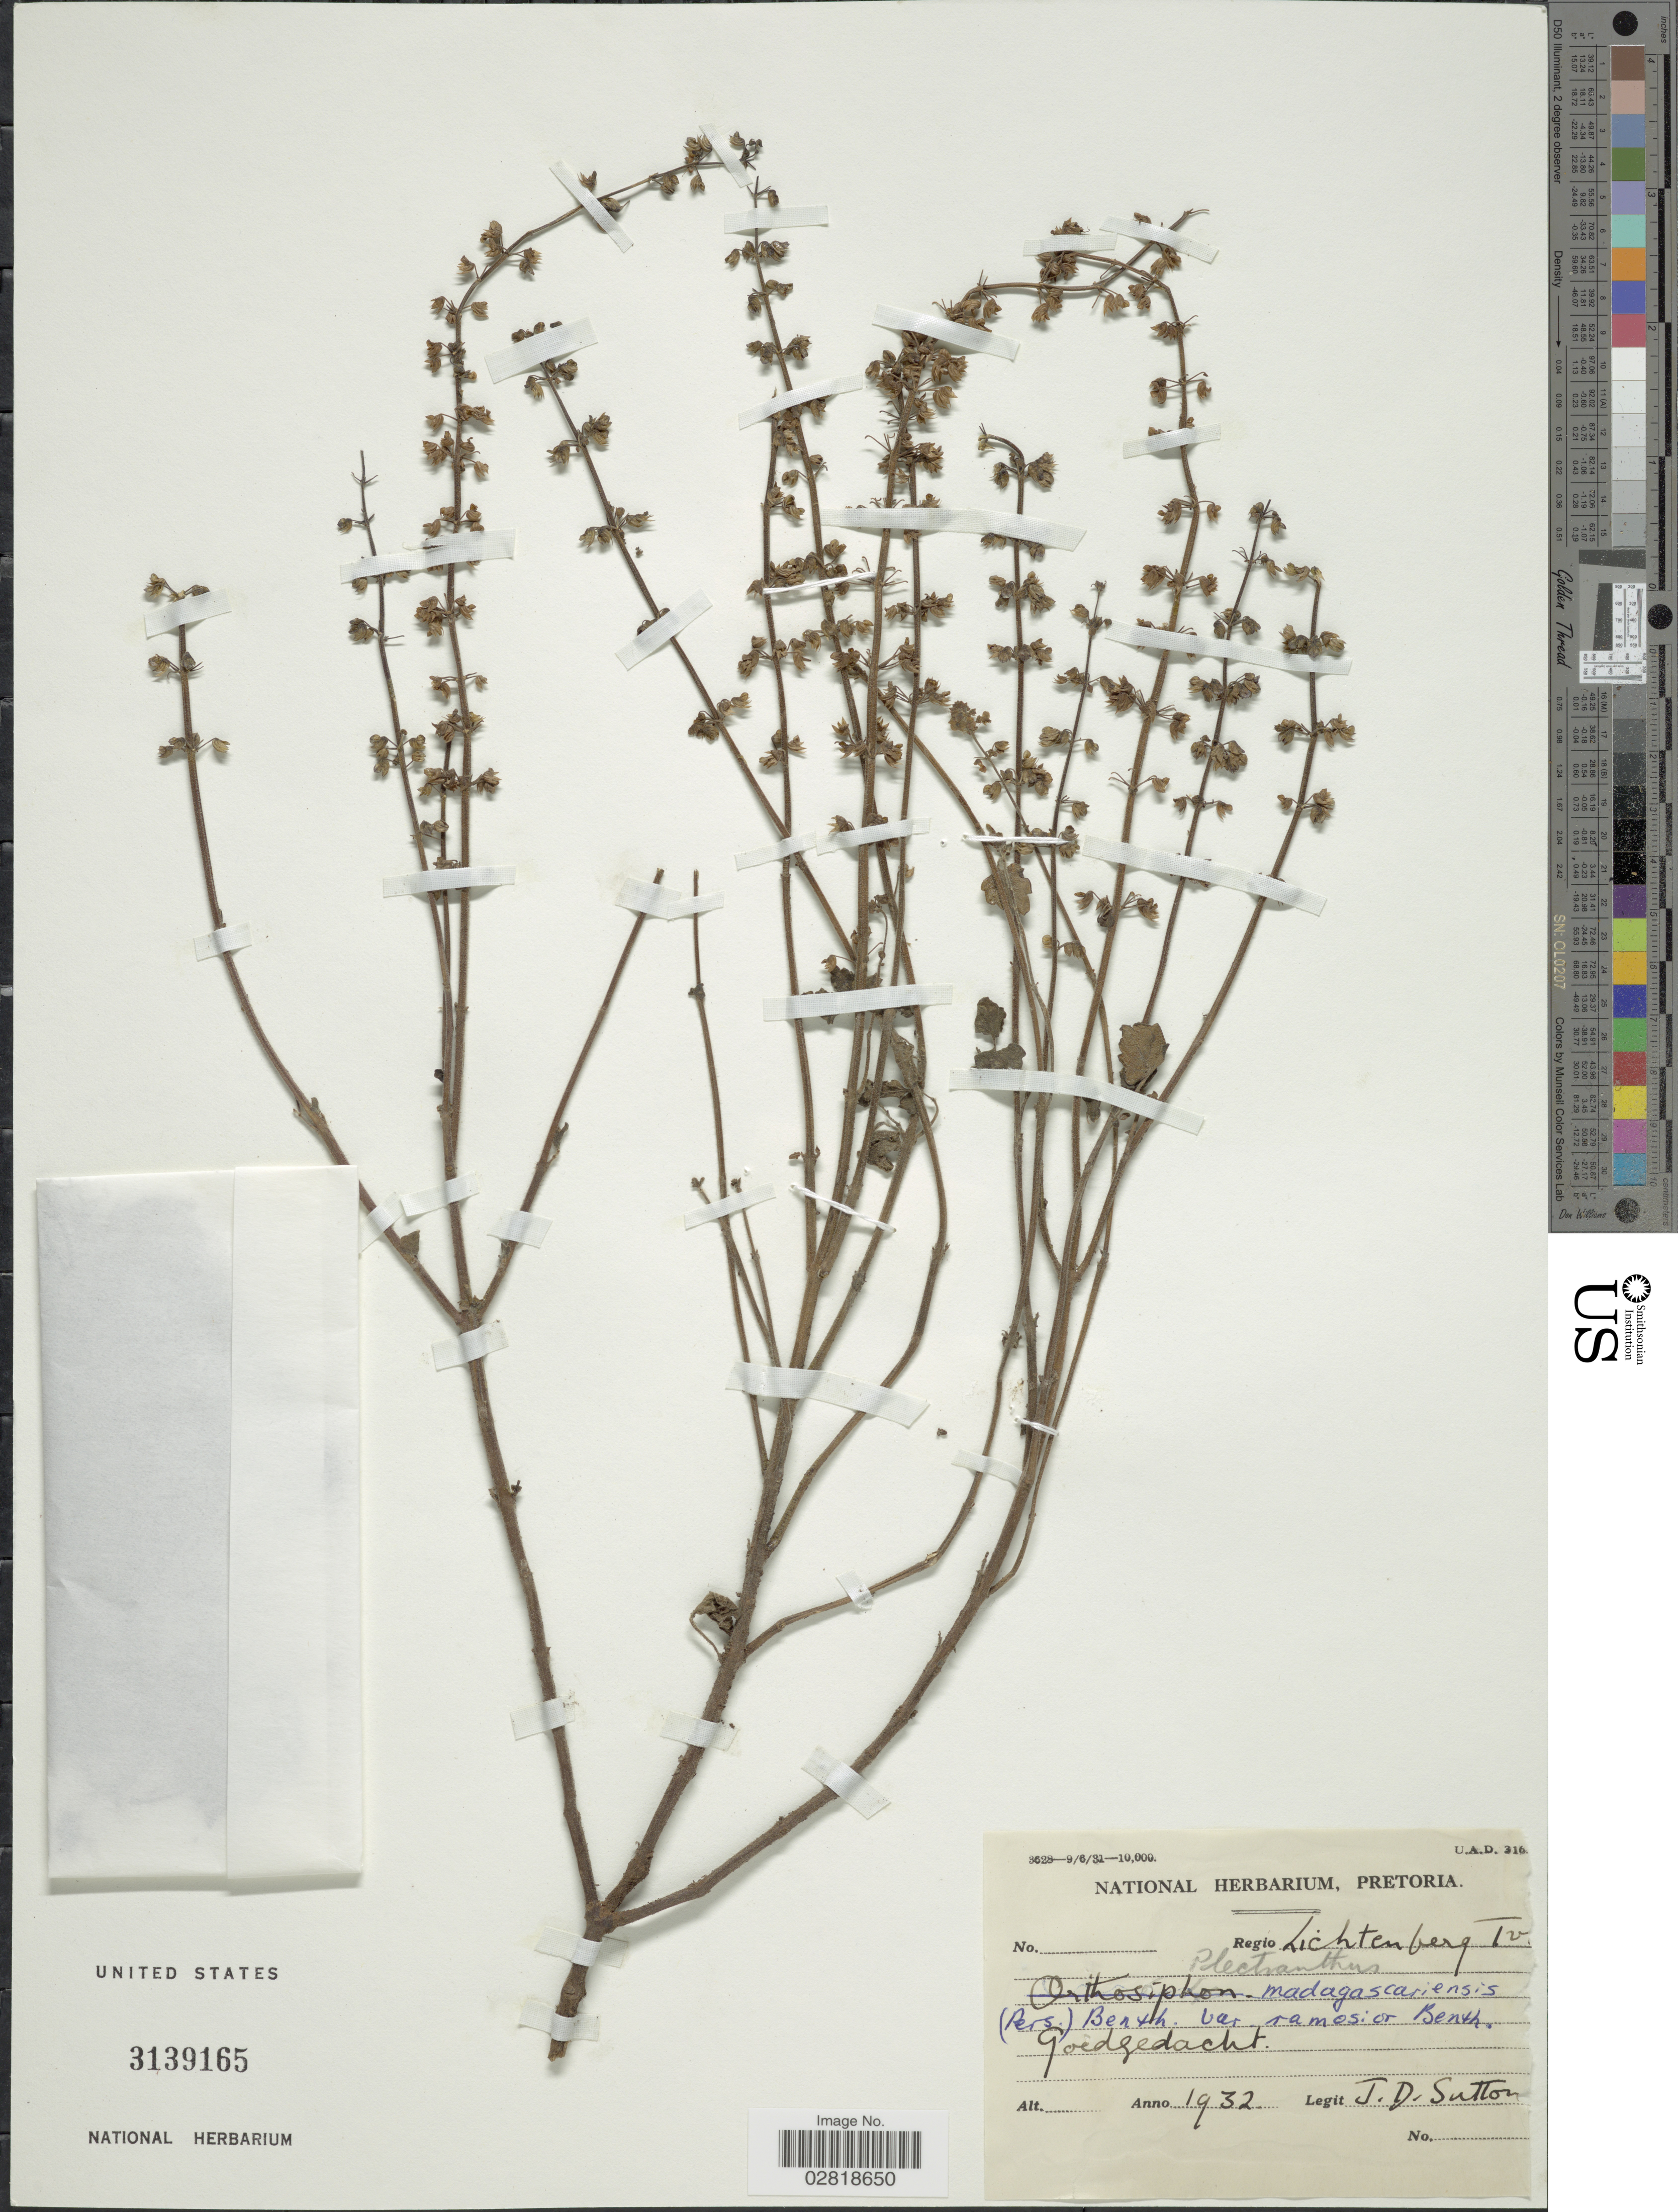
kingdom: Plantae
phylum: Tracheophyta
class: Magnoliopsida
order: Lamiales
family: Lamiaceae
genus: Plectranthus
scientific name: Plectranthus madagascariensis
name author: (Pers.) Benth.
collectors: J. Sutton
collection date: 1932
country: South Africa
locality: Regio Lichtenberg Tvl. Goedgedacht.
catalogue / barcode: US 3139165